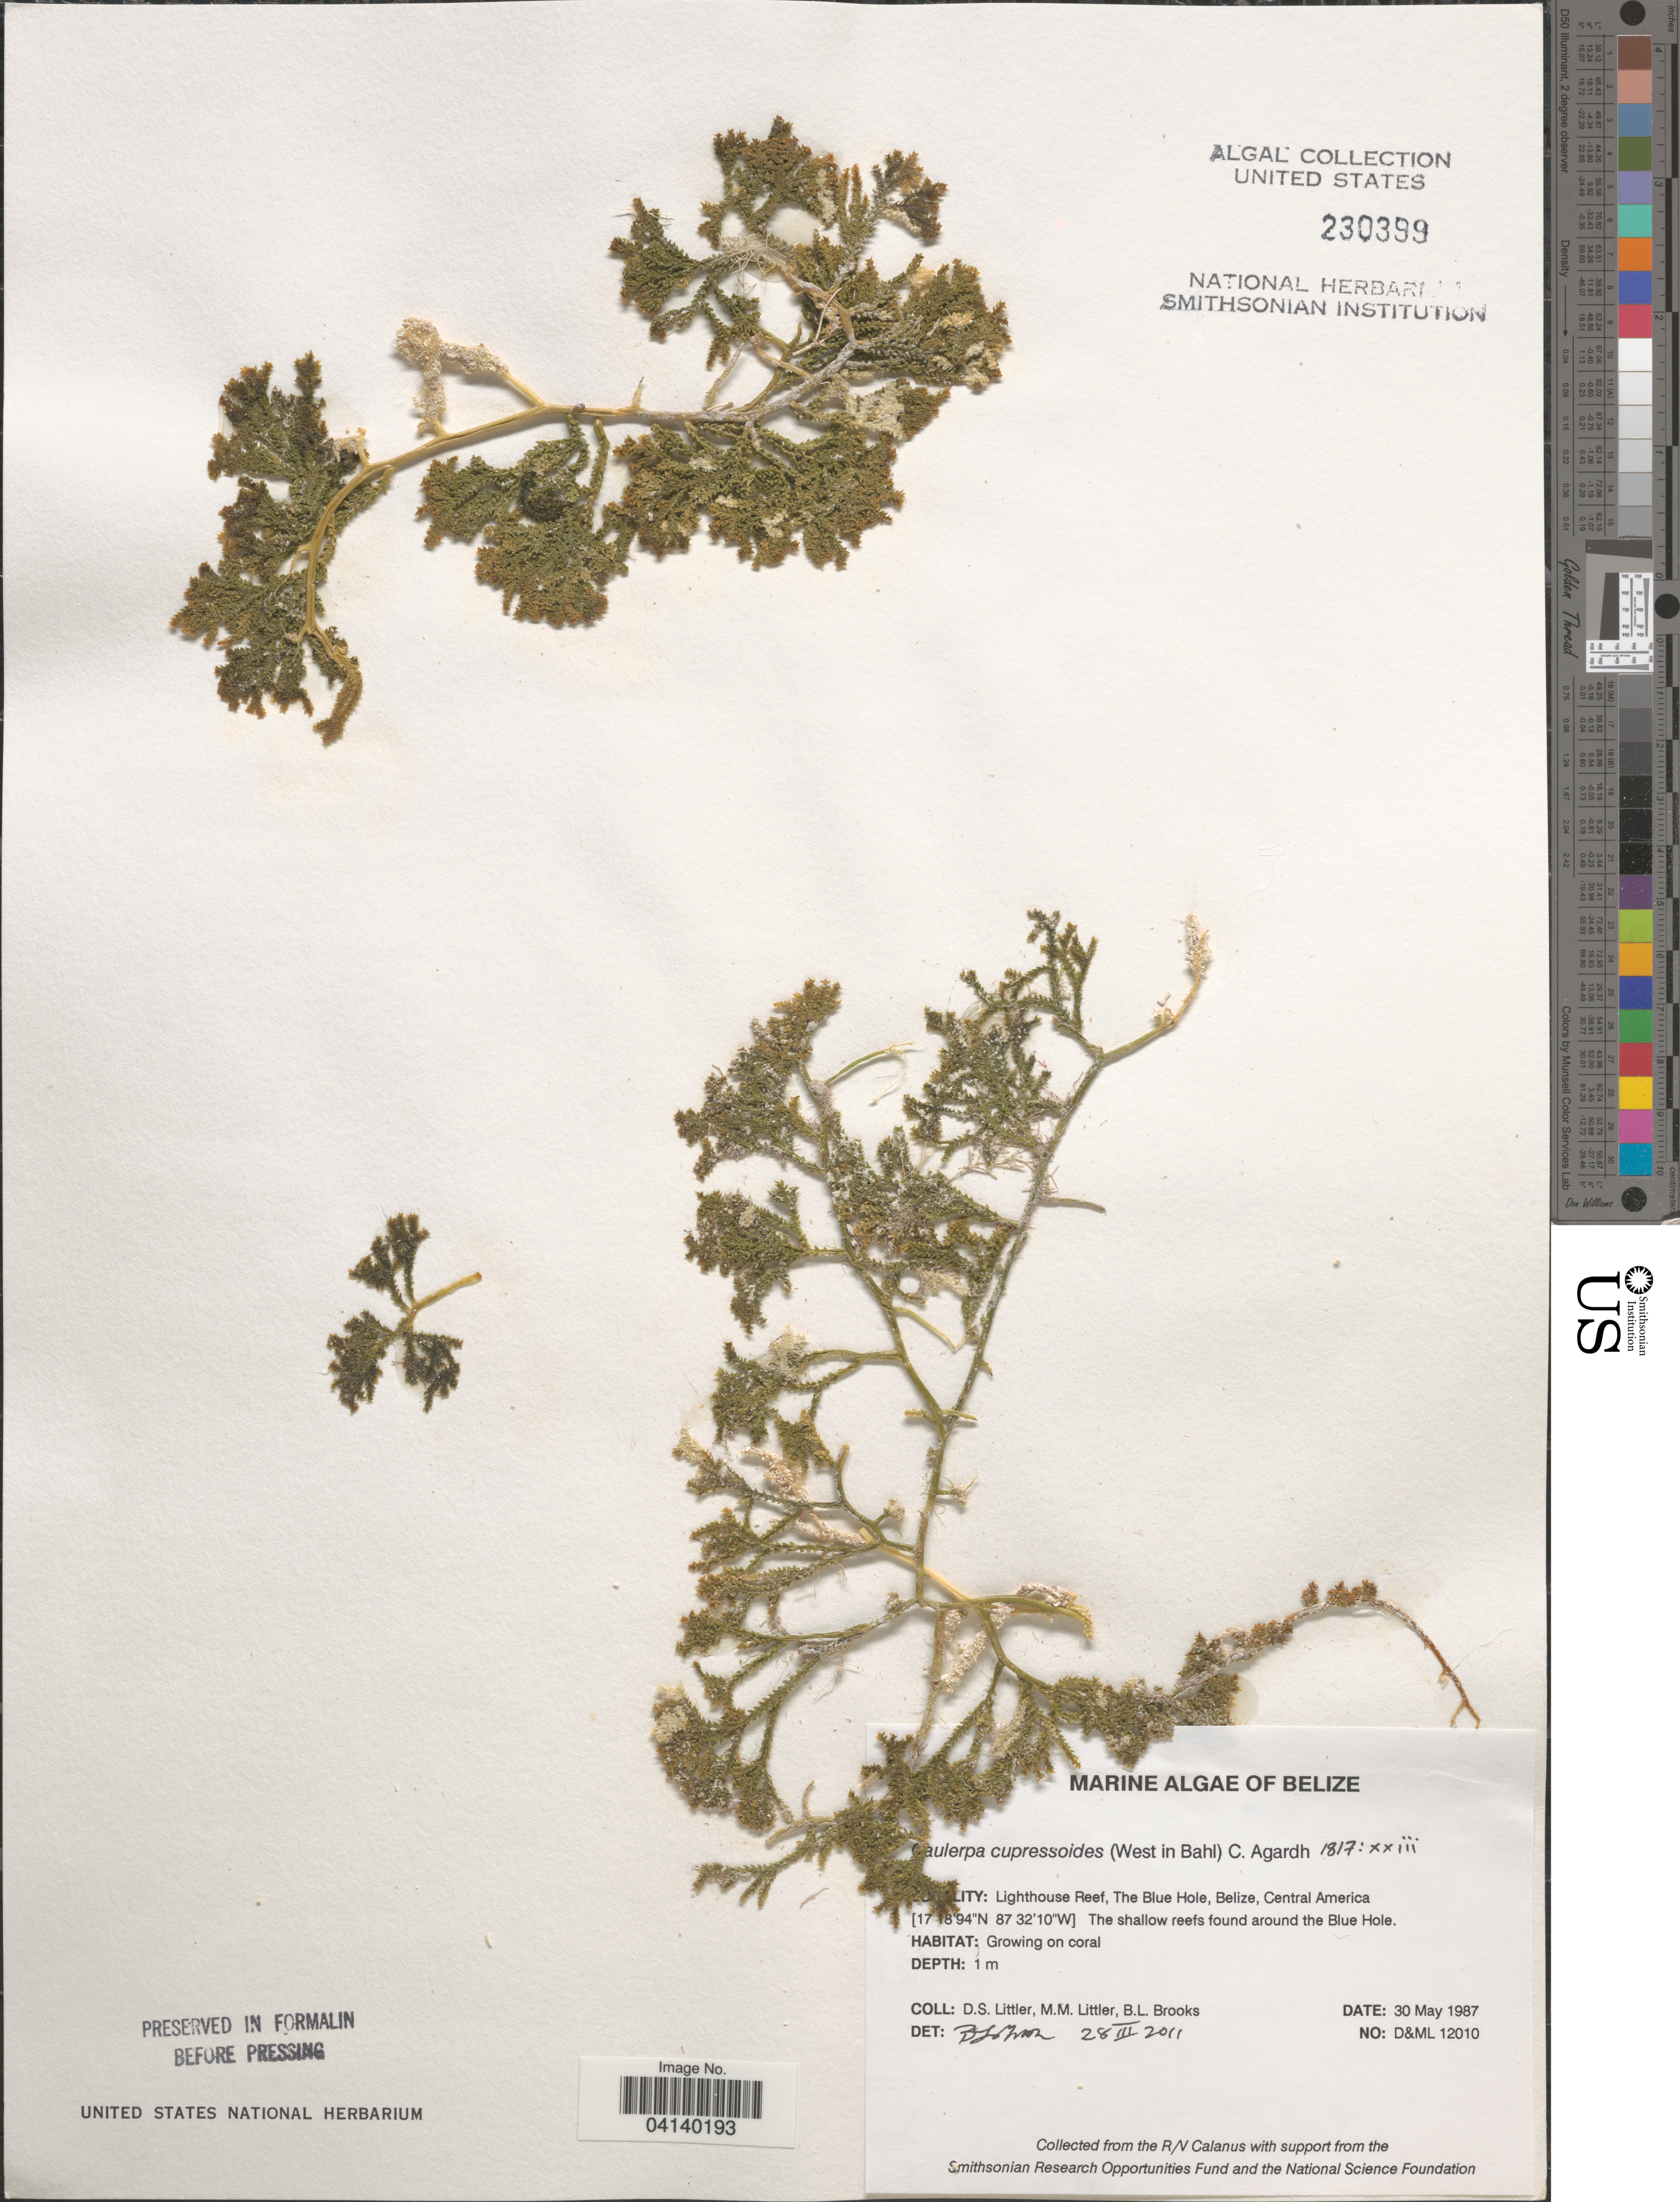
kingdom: Plantae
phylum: Chlorophyta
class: Ulvophyceae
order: Bryopsidales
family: Caulerpaceae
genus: Caulerpa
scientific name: Caulerpa cupressoides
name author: (Vahl) C. Agardh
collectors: D. S. Littler & B. Brooks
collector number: D&ML12010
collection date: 1987-05-30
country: Belize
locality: Lighthouse Reef, The Blue Hole. The shallow reefs found around the Blue Hole.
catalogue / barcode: US 230399